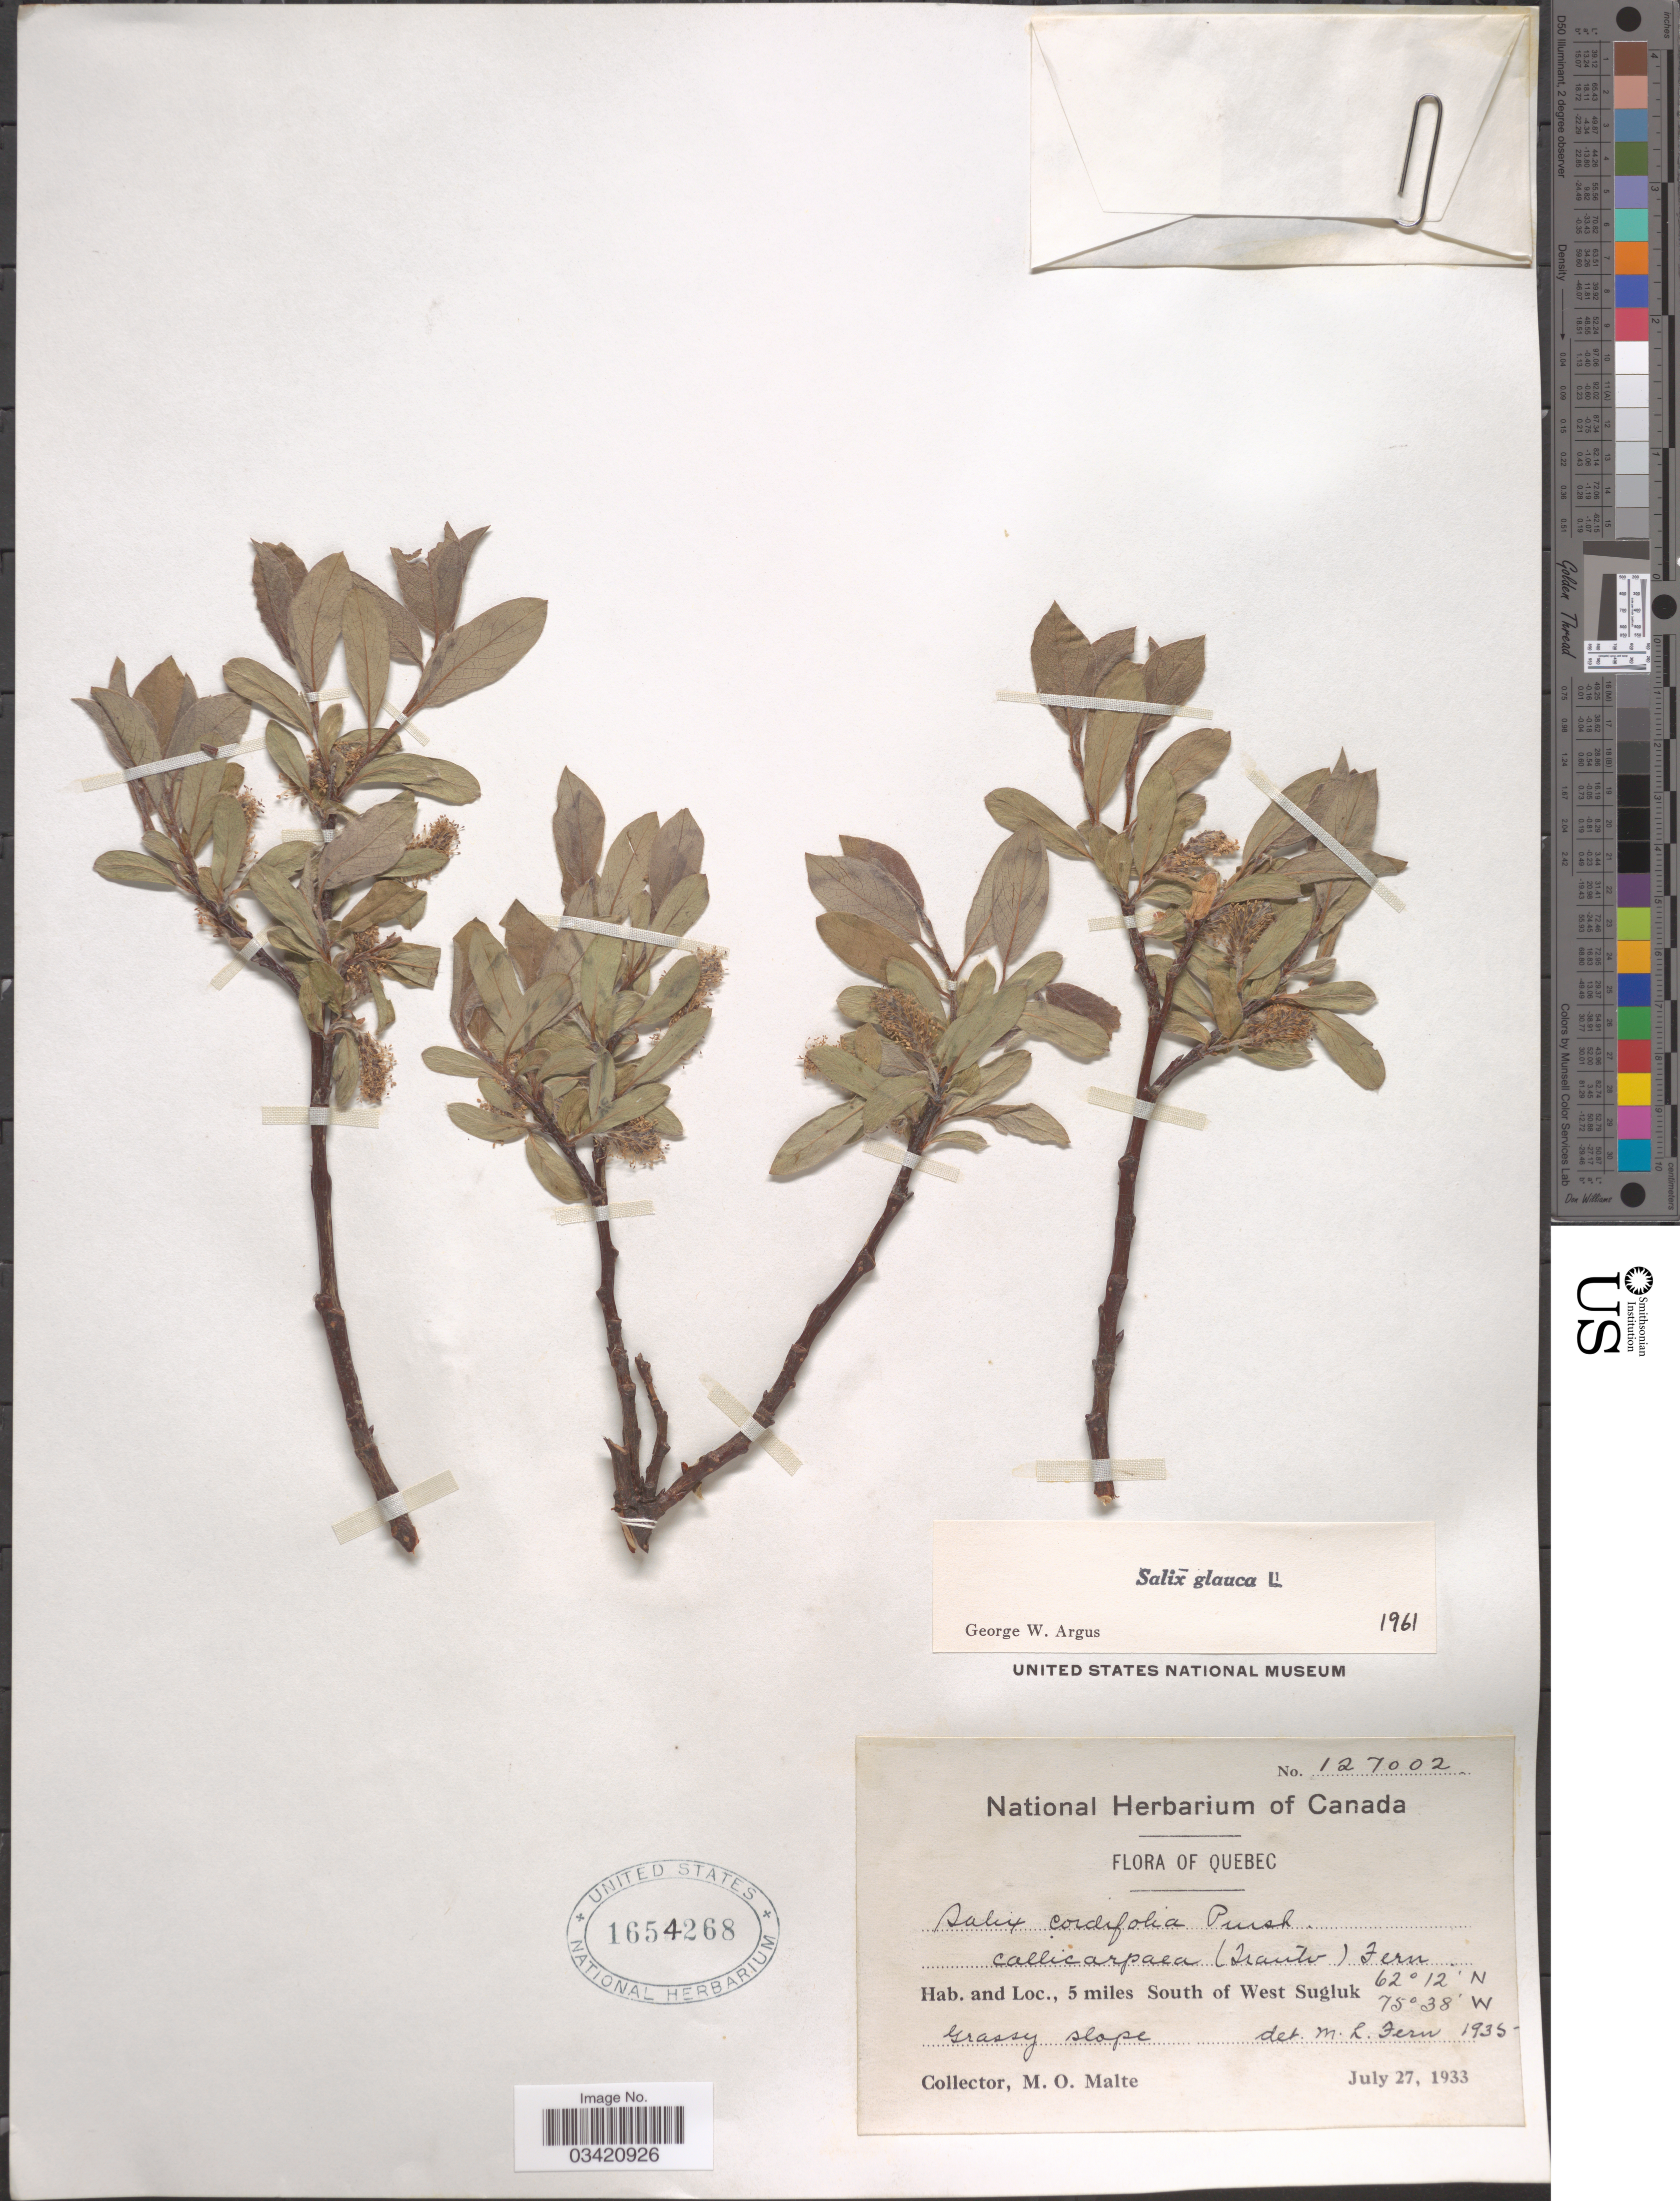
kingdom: Plantae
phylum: Tracheophyta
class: Magnoliopsida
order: Malpighiales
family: Salicaceae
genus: Salix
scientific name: Salix glauca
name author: L.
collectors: M. O. Malte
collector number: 127002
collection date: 1933-07-27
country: Canada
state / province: Quebec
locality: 5 miles South of West Sugluk.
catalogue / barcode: US 1654268